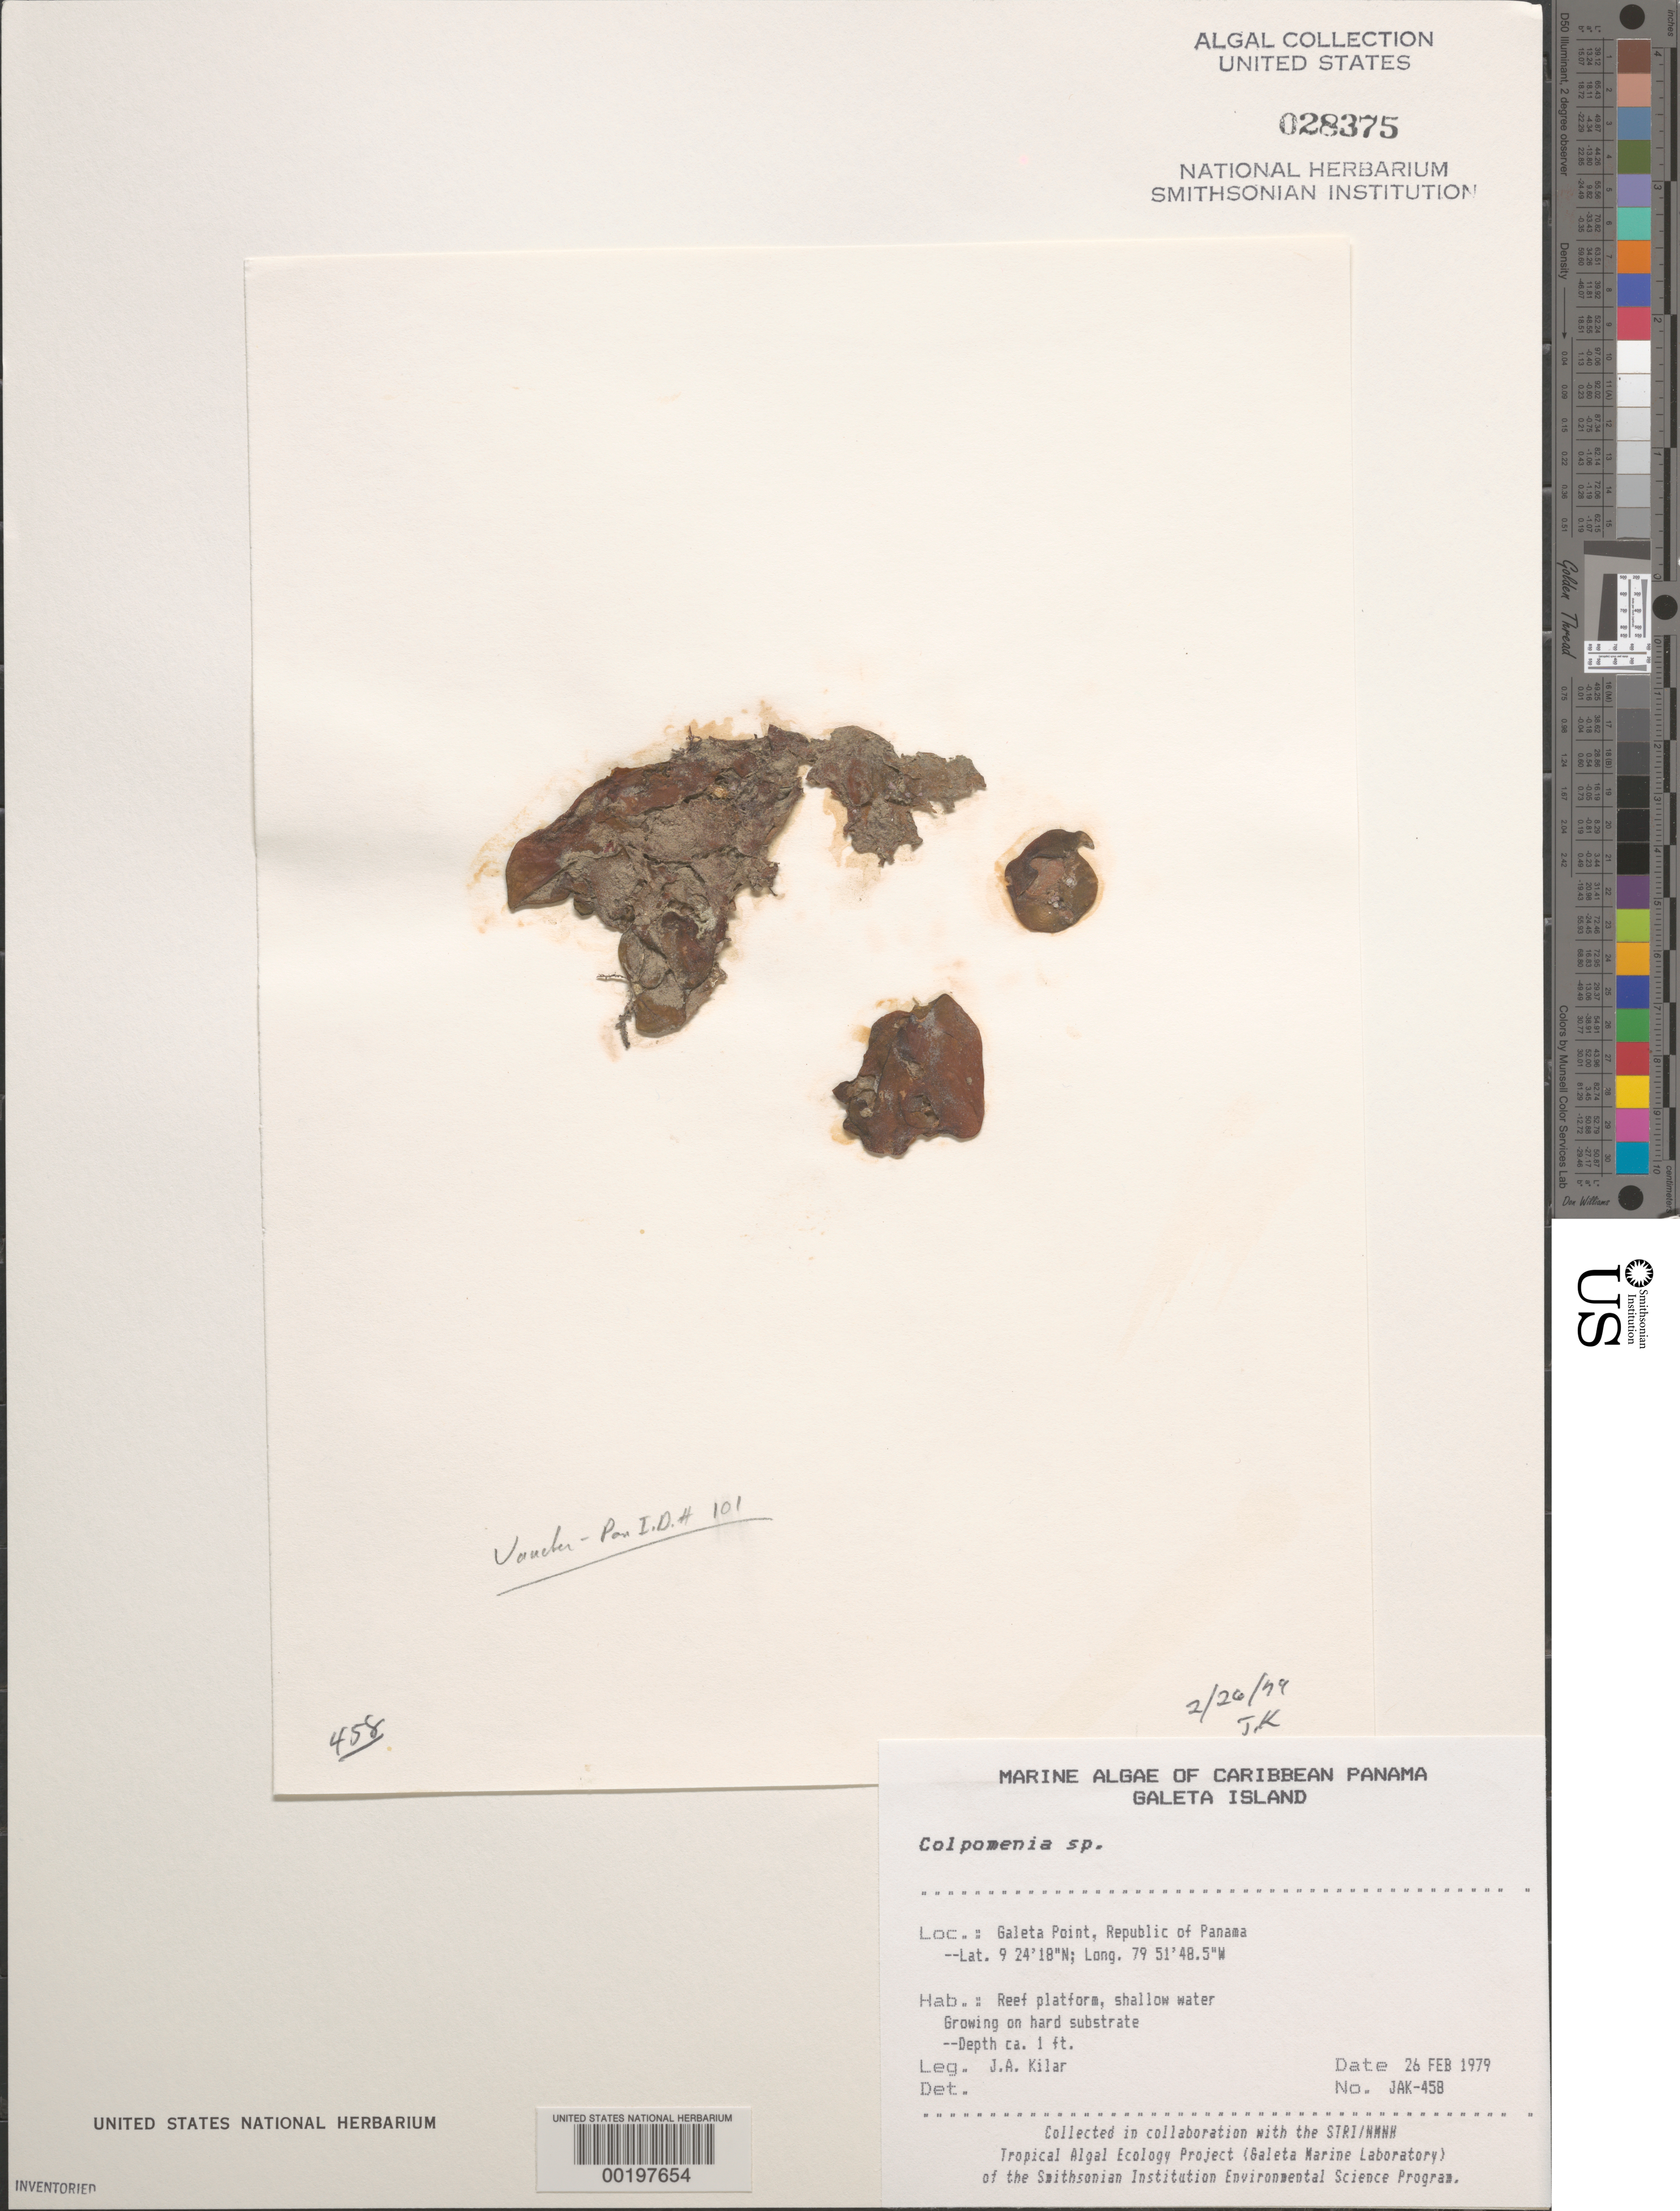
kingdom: Chromista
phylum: Ochrophyta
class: Phaeophyceae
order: Scytosiphonales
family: Scytosiphonaceae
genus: Colpomenia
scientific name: Colpomenia sp.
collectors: J. A. Kilar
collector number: JAK-458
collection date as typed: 26 Feb 1979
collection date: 1979-02-26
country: Panama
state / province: Colón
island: Galeta Island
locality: Galeta Point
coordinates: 9 24' 18" N, 79 51' 48.5" W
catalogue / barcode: US 28375